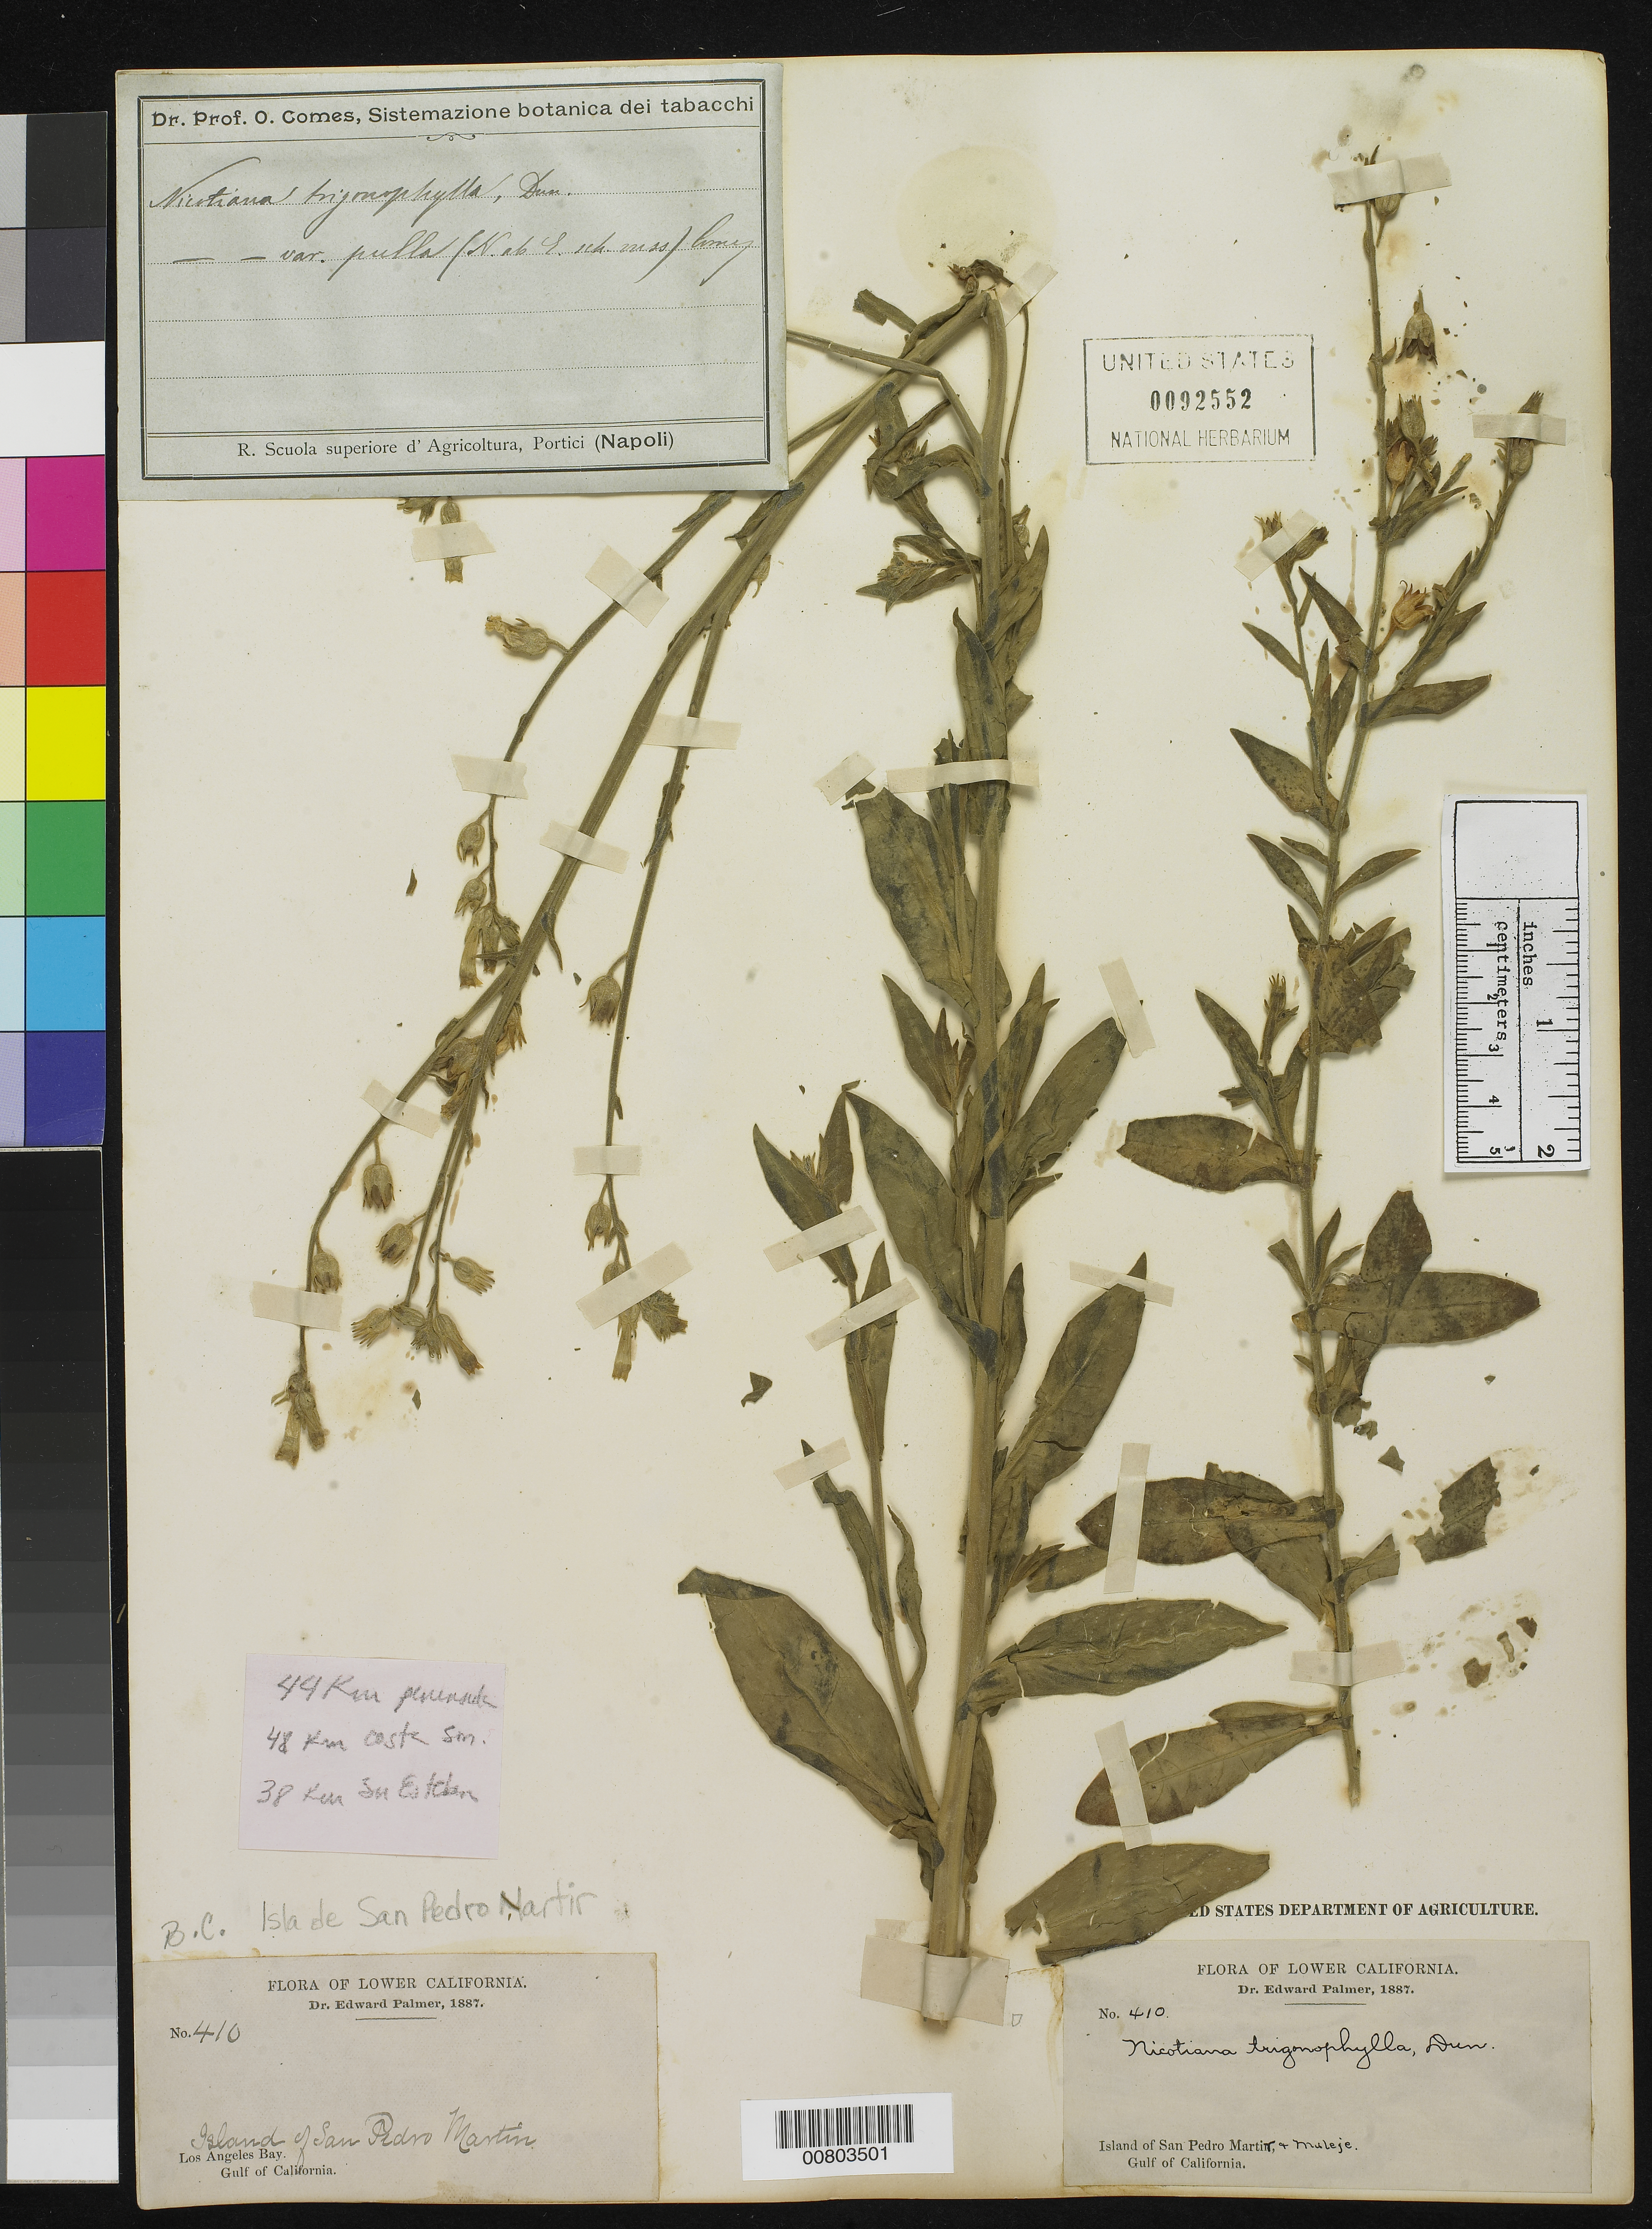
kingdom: Plantae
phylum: Tracheophyta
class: Magnoliopsida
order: Solanales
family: Solanaceae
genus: Nicotiana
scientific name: Nicotiana trigonophylla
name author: Dunal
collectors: E. Palmer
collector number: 410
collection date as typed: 1887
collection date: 1887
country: Mexico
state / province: Baja California Norte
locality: Island of San Pedro Mártir.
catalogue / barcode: US 92552